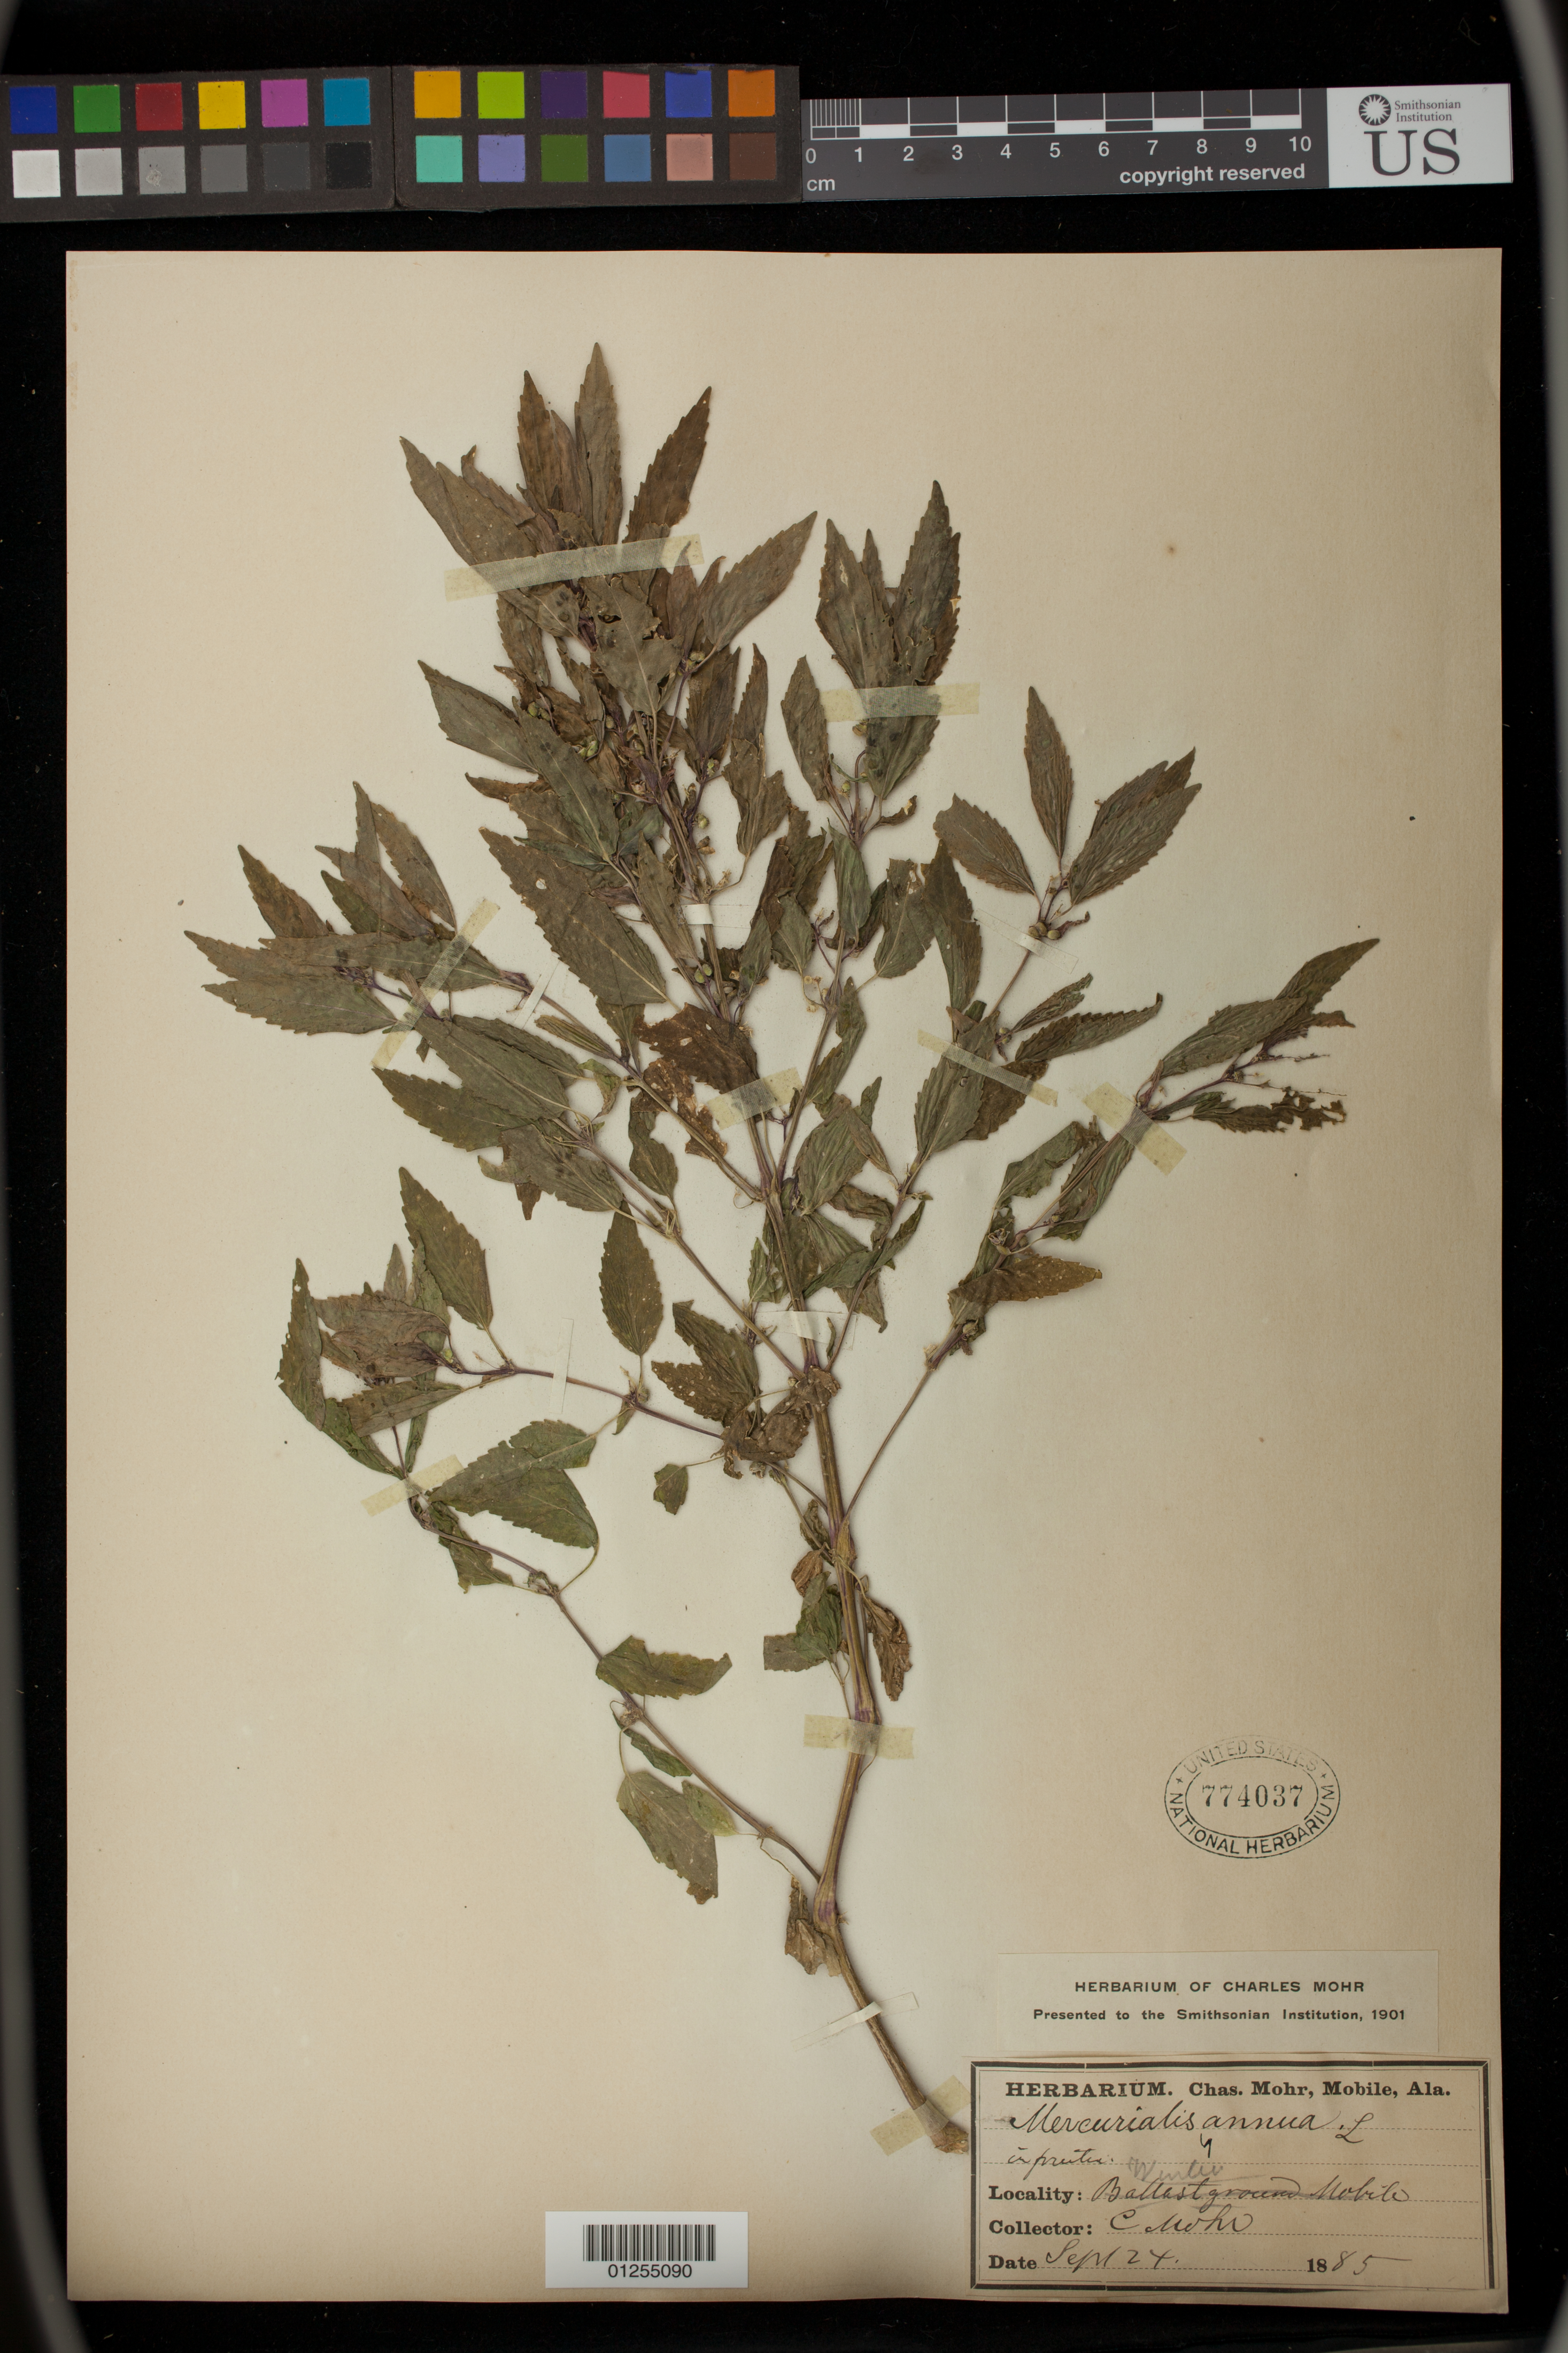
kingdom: Plantae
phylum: Tracheophyta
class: Magnoliopsida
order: Malpighiales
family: Euphorbiaceae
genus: Mercurialis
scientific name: Mercurialis annua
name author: L.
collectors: C. T. Mohr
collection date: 1885-09-24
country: United States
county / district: Winston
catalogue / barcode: US 774037